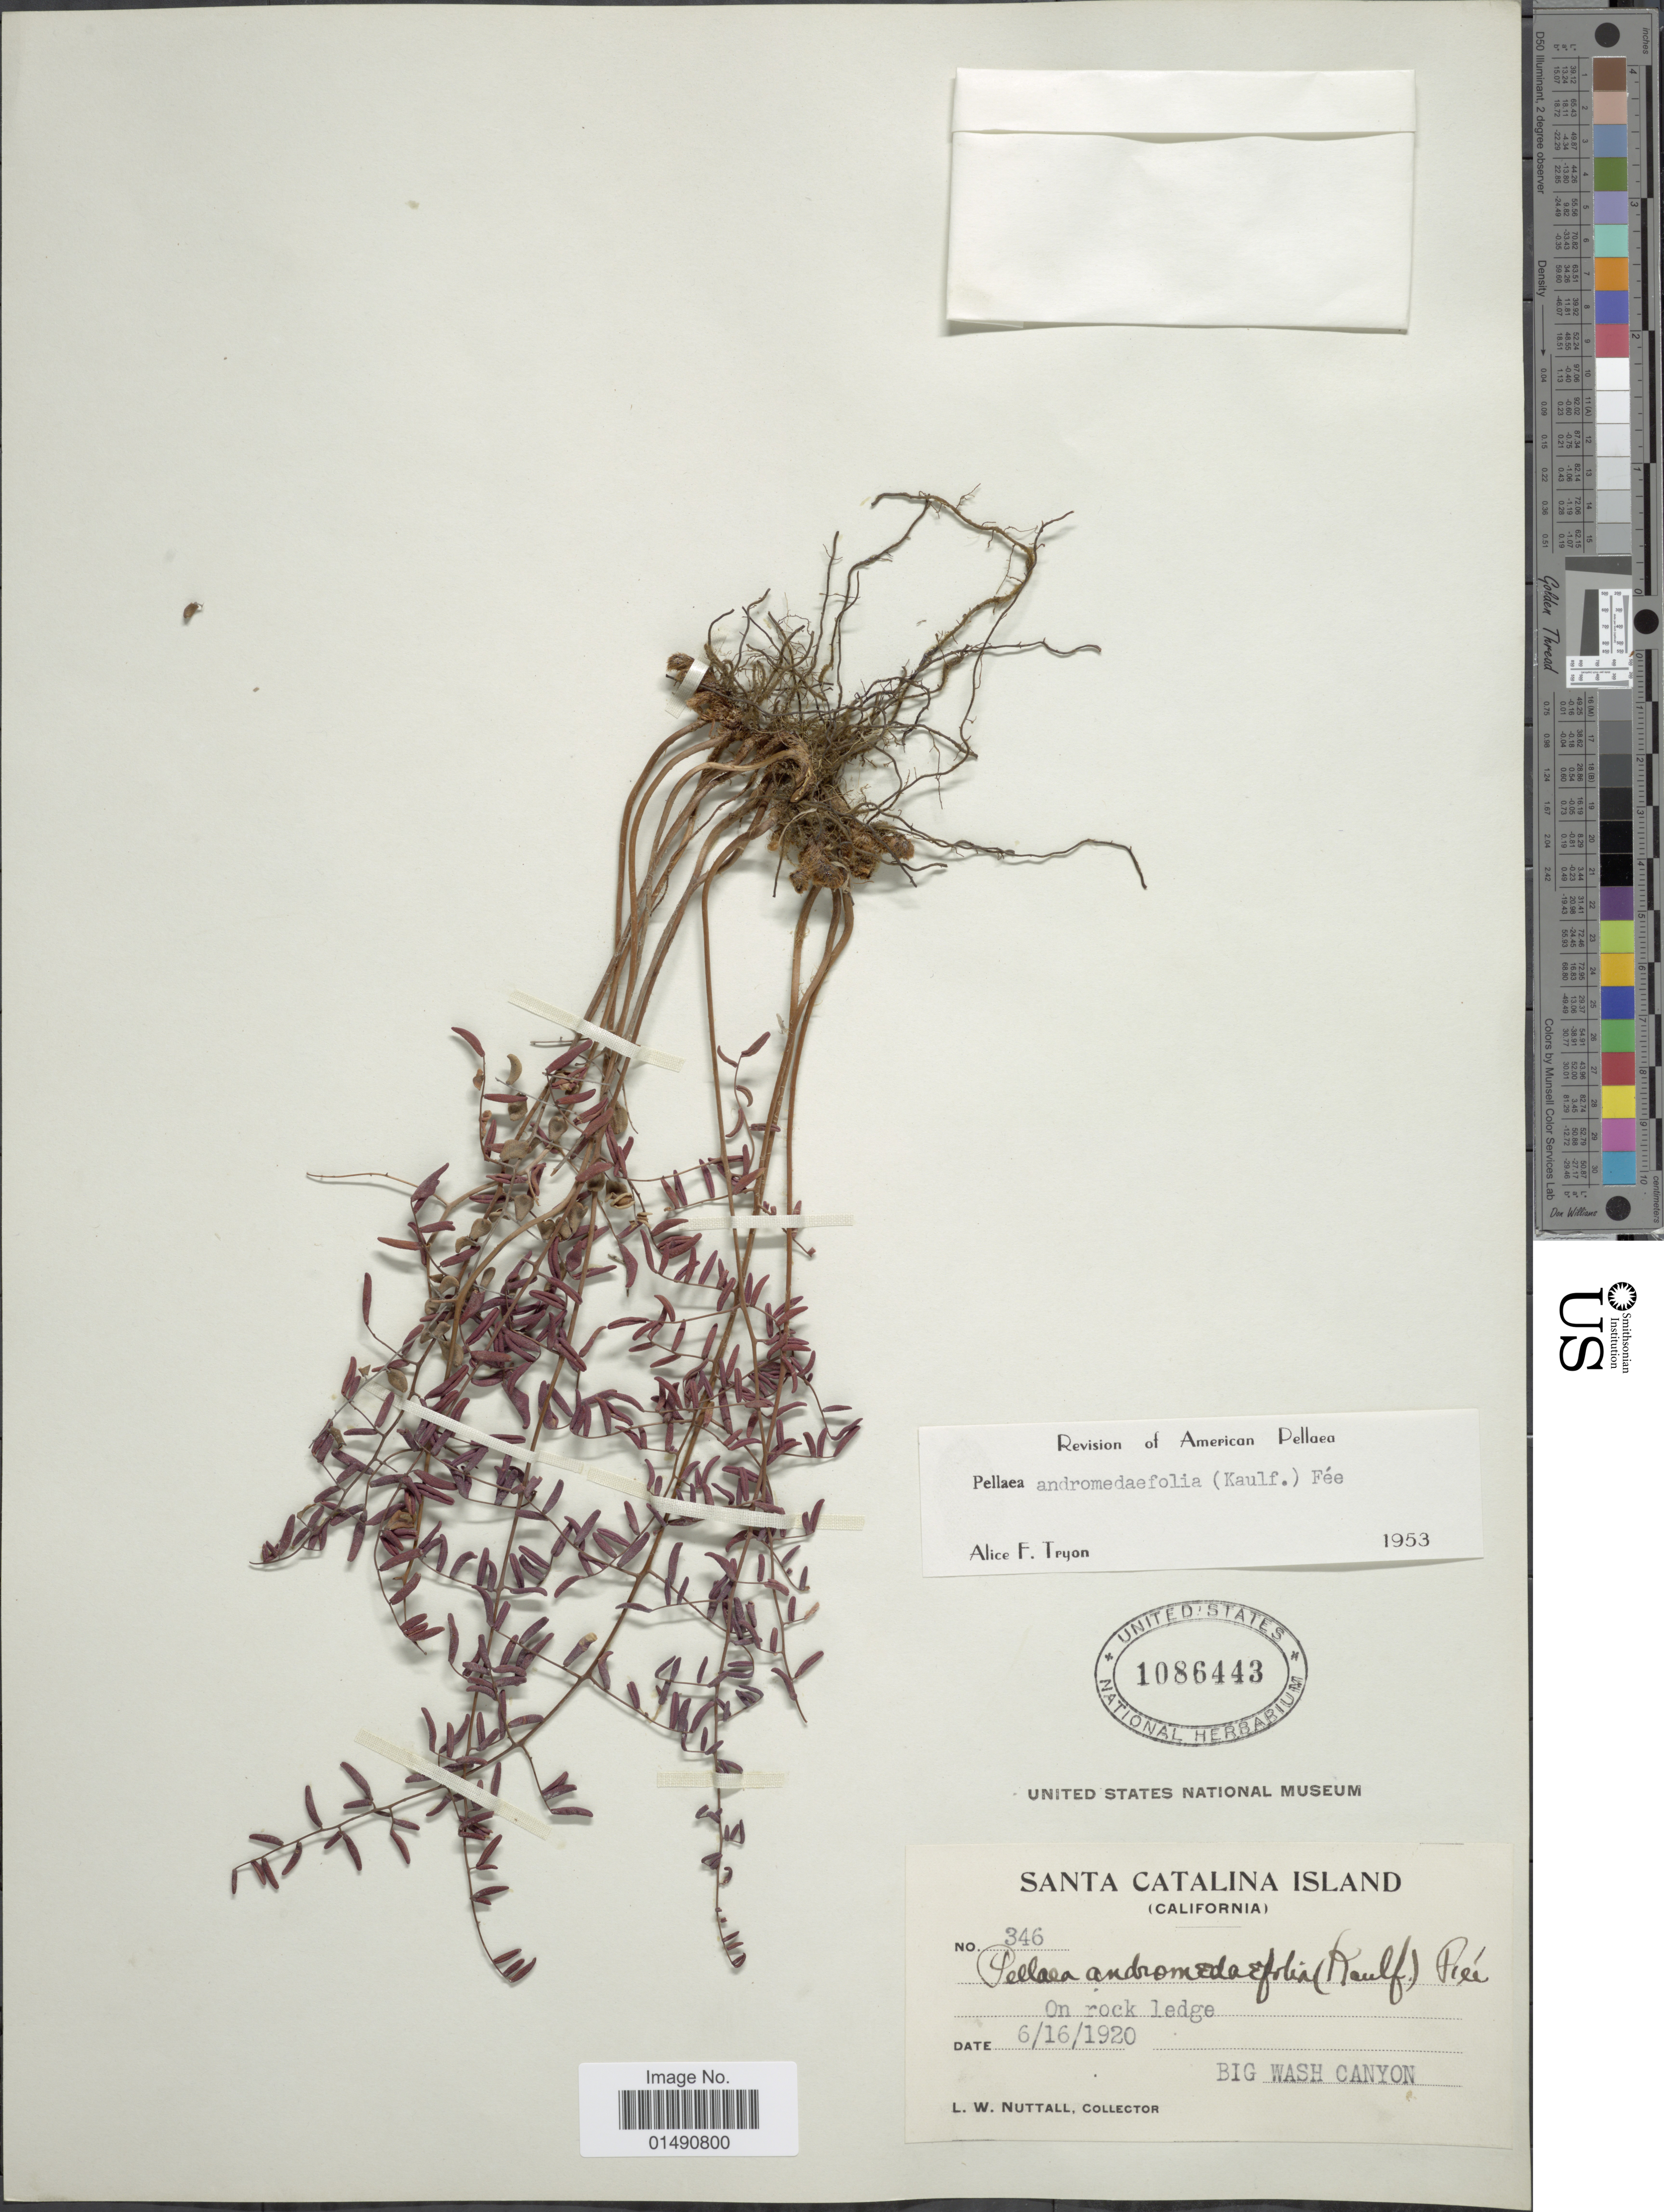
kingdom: Plantae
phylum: Tracheophyta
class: Polypodiopsida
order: Polypodiales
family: Pteridaceae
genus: Pellaea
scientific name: Pellaea andromedifolia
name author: (Kaulf.) Fée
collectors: L. W. Nuttall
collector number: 346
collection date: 1920-06-16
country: United States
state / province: California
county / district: Los Angeles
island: Santa Catalina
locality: Santa Catalina Island, BIg Wash Canyon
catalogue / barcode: US 1086443